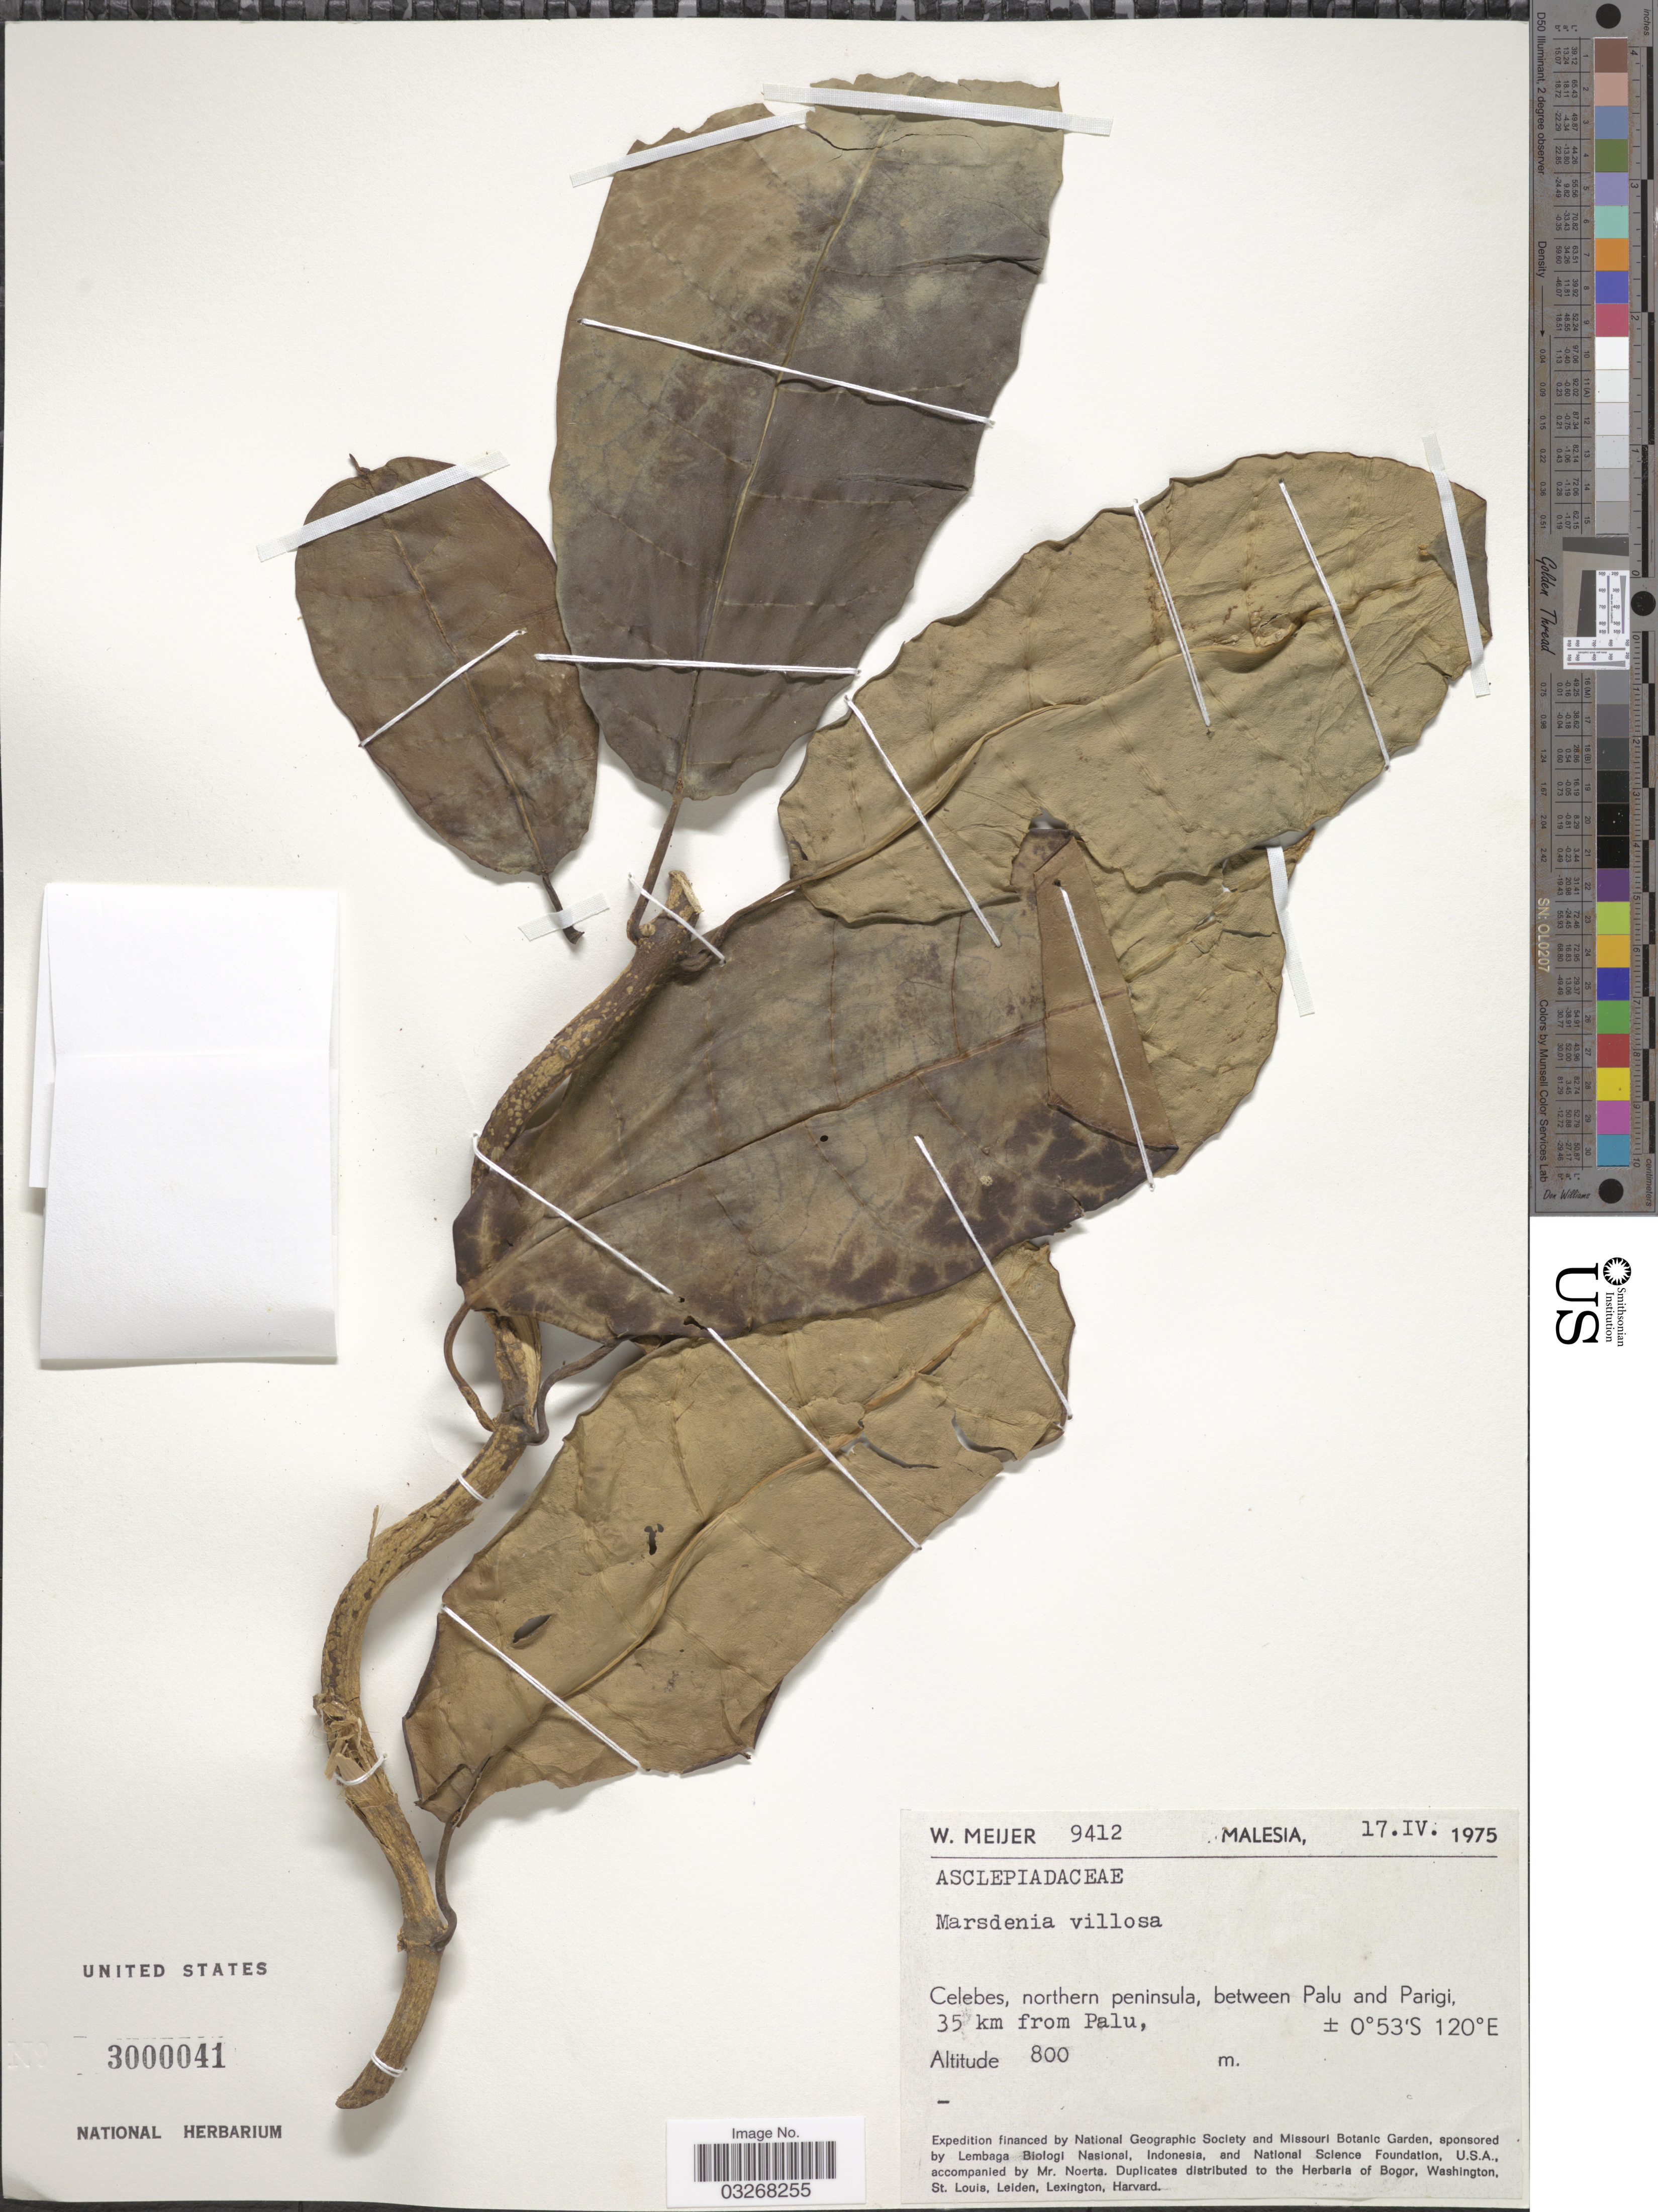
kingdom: Plantae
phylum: Tracheophyta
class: Magnoliopsida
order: Gentianales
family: Apocynaceae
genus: Marsdenia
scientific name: Marsdenia tinctoria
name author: (Roxb.) R. Br.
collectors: W. Meijer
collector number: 9412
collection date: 1975-04-17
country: Malaysia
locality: Celebes, northern peninsula, between Palu and Parigi, 35 km from Palu.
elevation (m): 800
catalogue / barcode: US 3000041